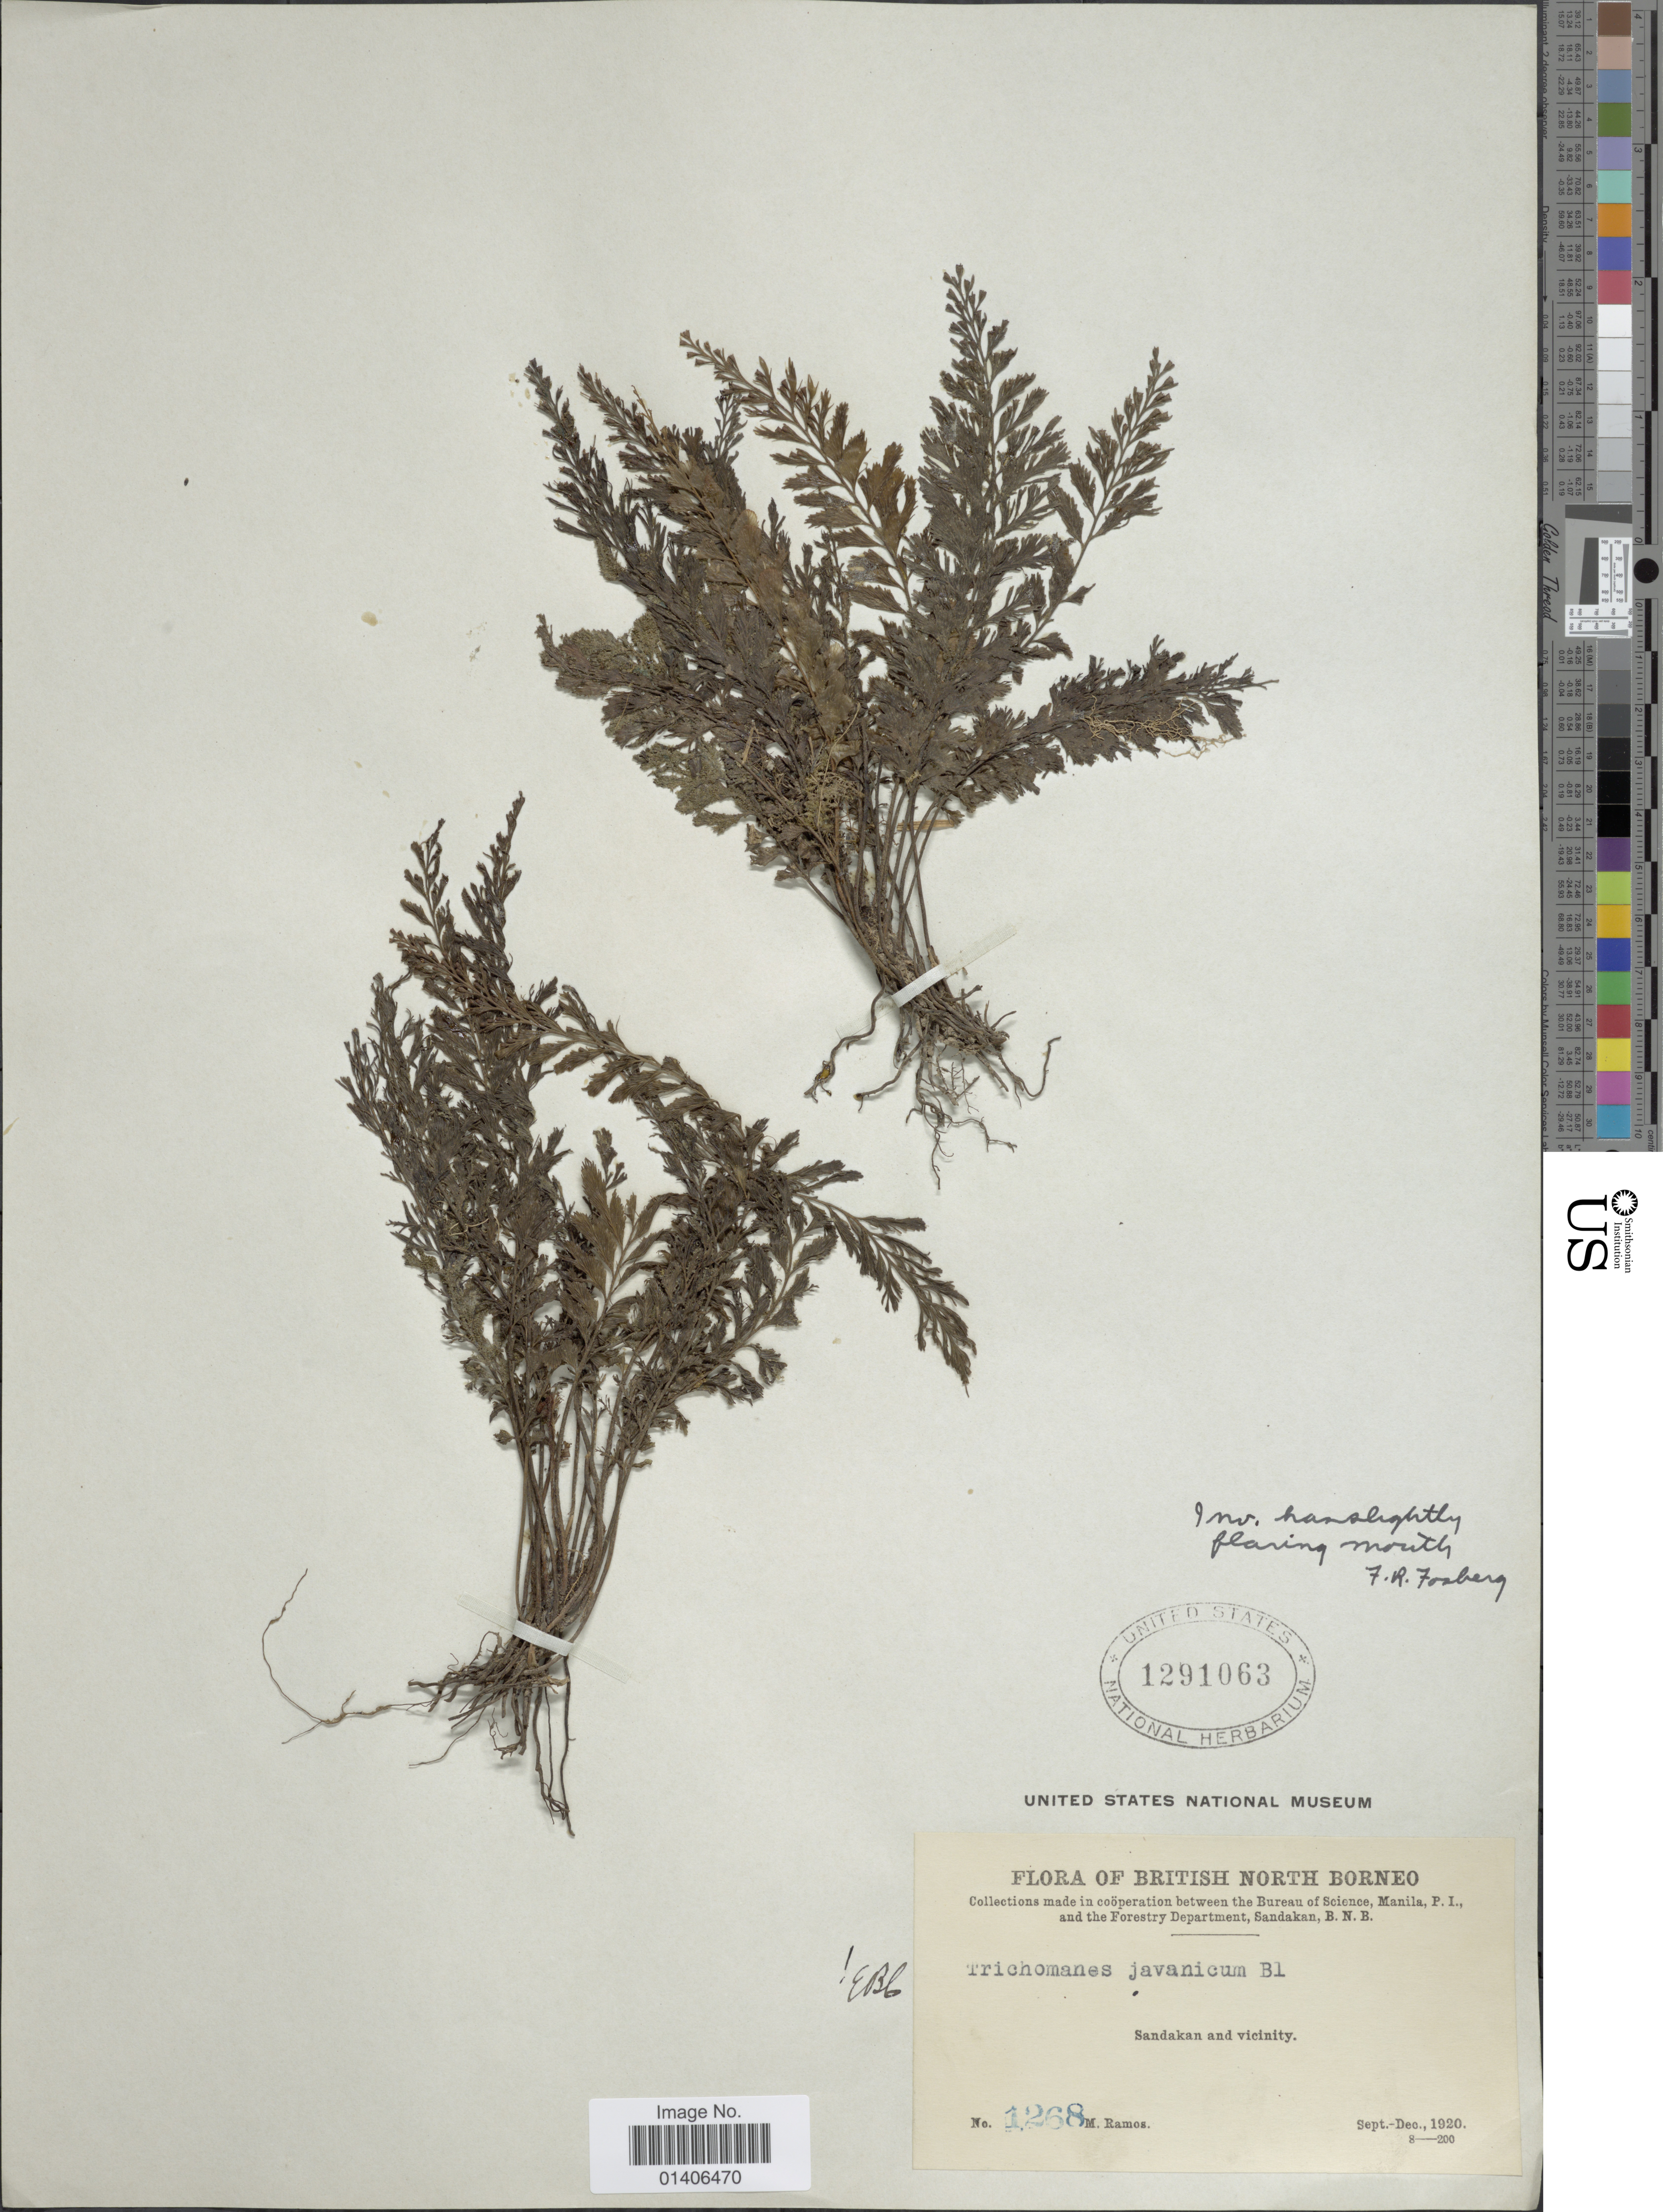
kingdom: Plantae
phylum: Tracheophyta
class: Polypodiopsida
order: Hymenophyllales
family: Hymenophyllaceae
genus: Cephalomanes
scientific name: Cephalomanes javanicum var. javanicum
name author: C. Presl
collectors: M. Ramos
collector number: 1268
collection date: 1920-09/1920-12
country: Malaysia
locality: British North Borneo, Sandakan and vicinity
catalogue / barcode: US 1291063